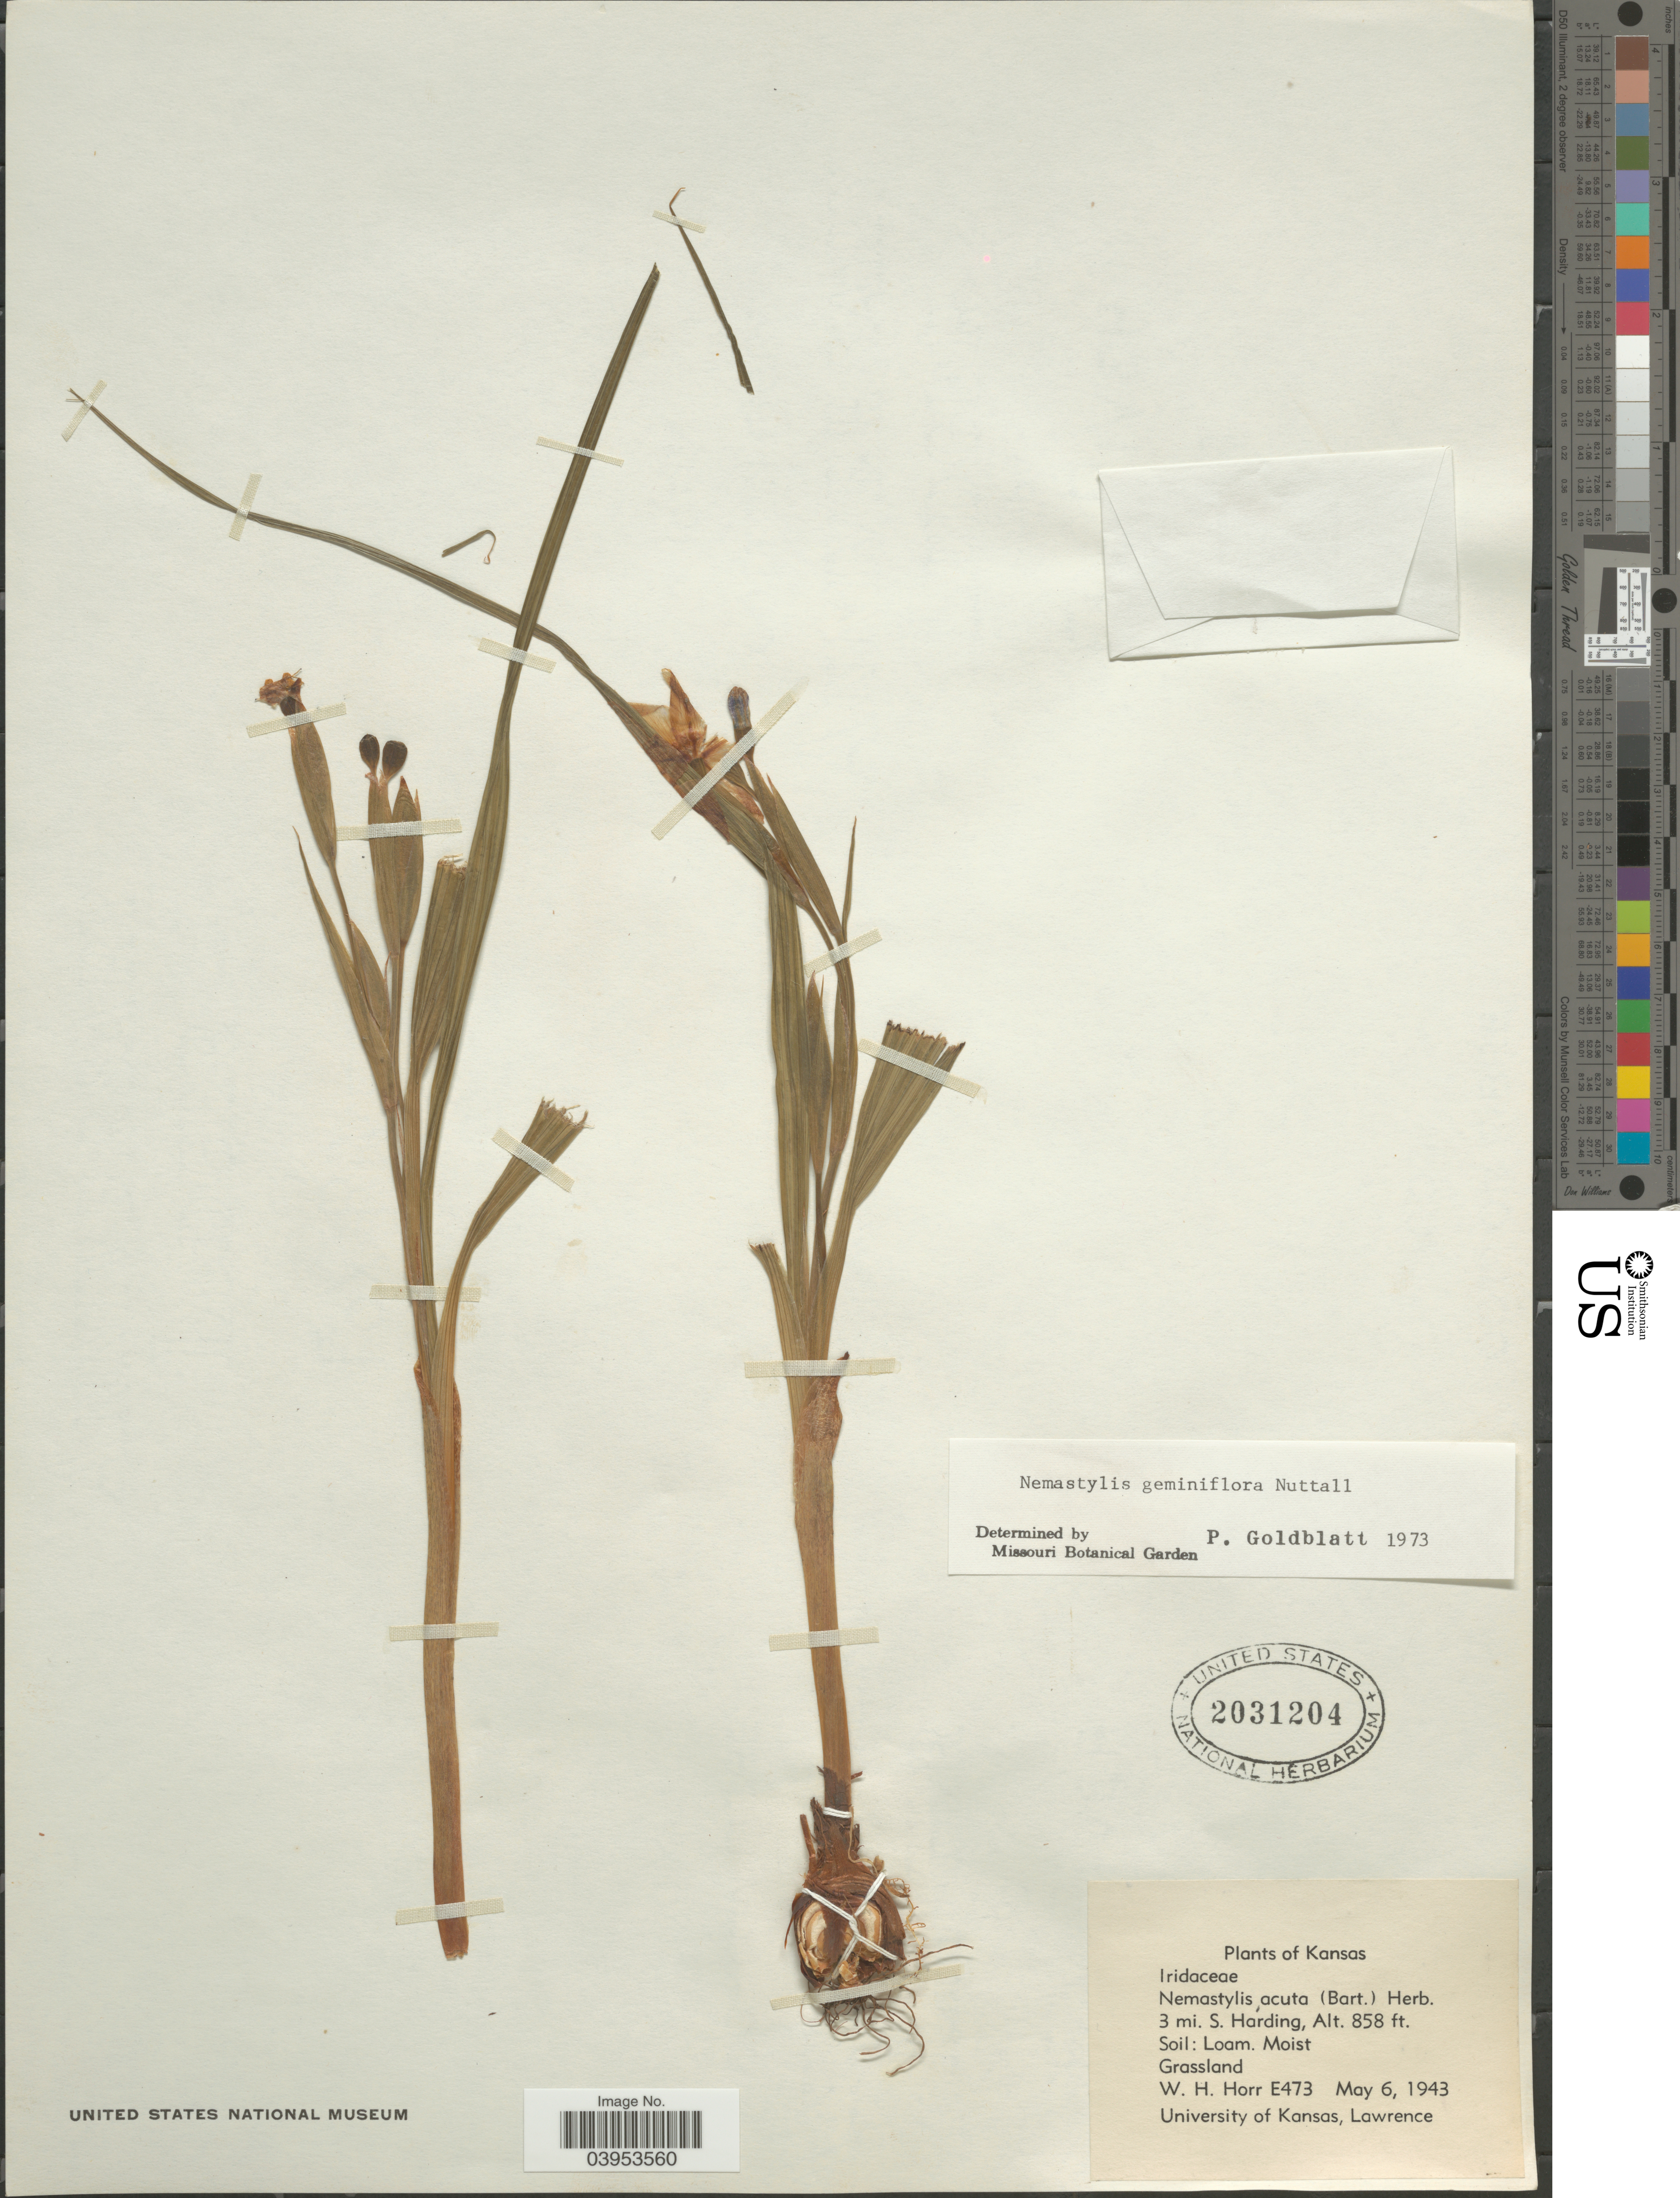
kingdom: Plantae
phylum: Tracheophyta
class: Liliopsida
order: Asparagales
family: Iridaceae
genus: Nemastylis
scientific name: Nemastylis geminiflora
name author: Nutt.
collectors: W. H. Horr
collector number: E473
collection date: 1943-05-06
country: United States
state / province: Kansas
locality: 3 mi. S. Harding.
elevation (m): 262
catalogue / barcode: US 2031204